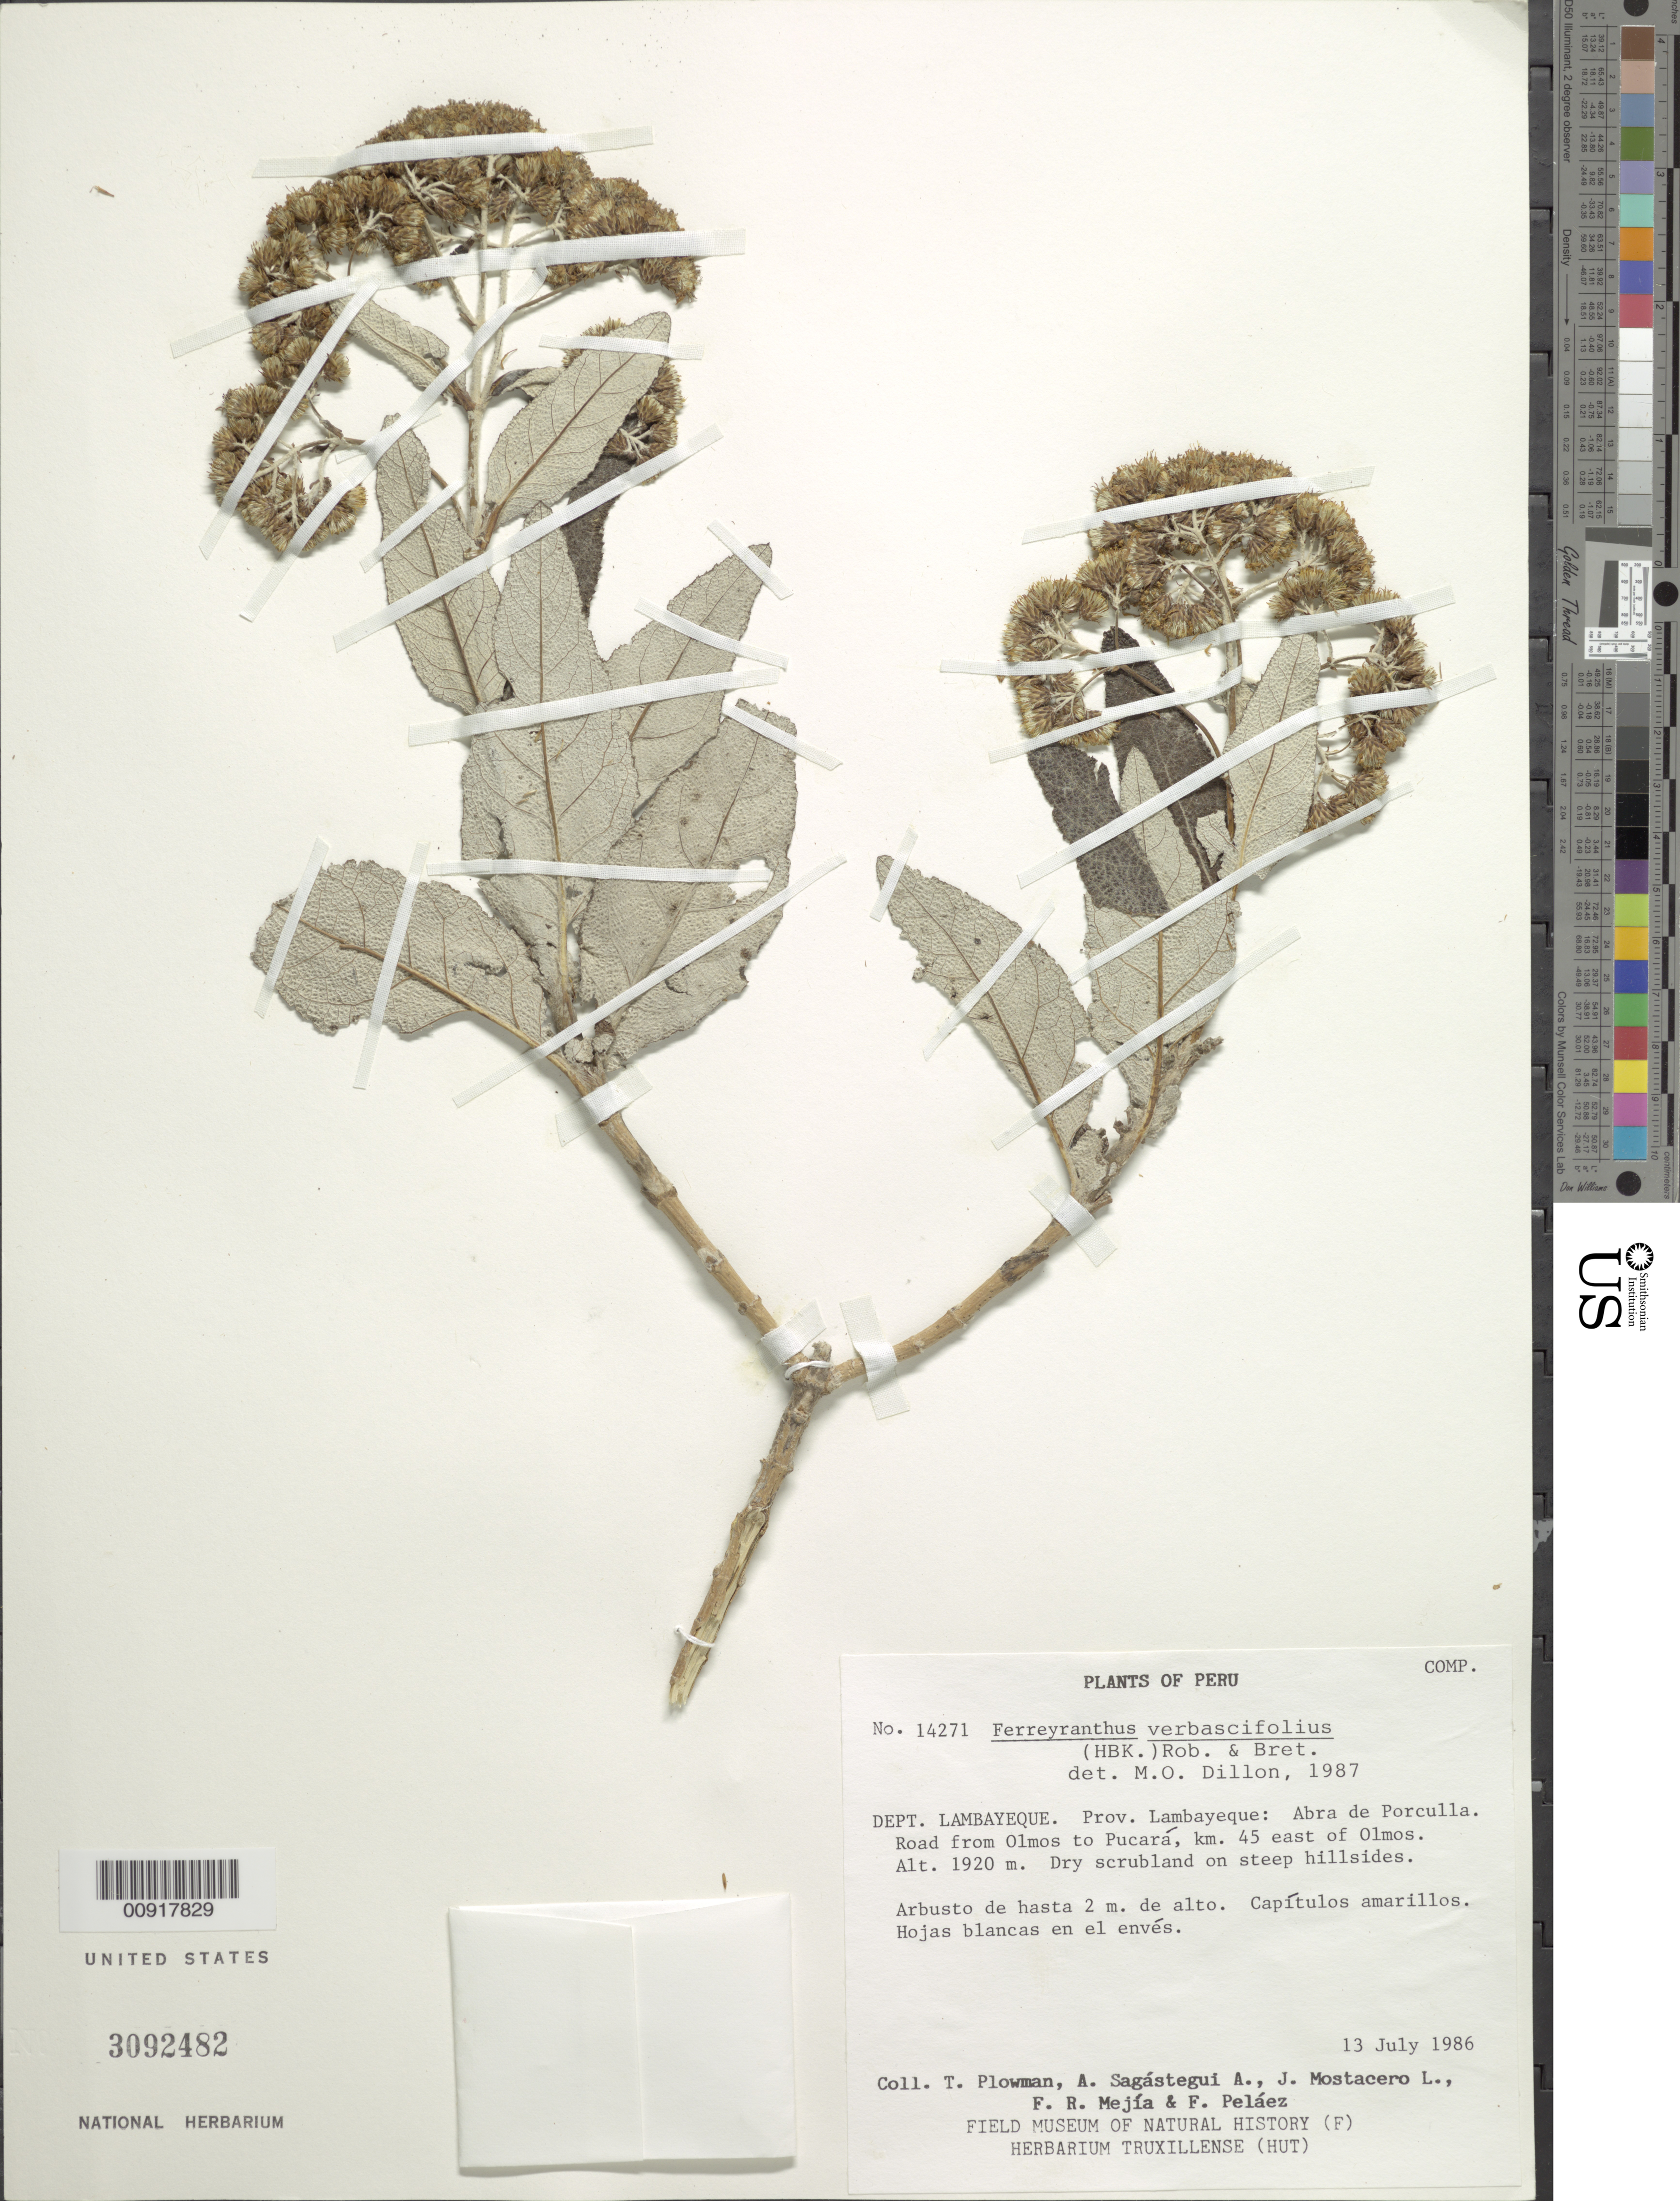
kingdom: Plantae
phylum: Tracheophyta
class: Magnoliopsida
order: Asterales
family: Asteraceae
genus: Ferreyranthus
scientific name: Ferreyranthus verbascifolius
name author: (Kunth) H. Rob. & Brettell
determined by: Dillon, M. O.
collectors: T. Plowman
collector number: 14271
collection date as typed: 13 July 1986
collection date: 1986-07-13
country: Peru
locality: Prov. Lambayeque, Dpto. Lambayeque, Abra de Porculla, road from Olmos to Pucará, km 45 E of Olmos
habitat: Dry scrubland on steep hillsides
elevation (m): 1920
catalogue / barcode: US 3092482